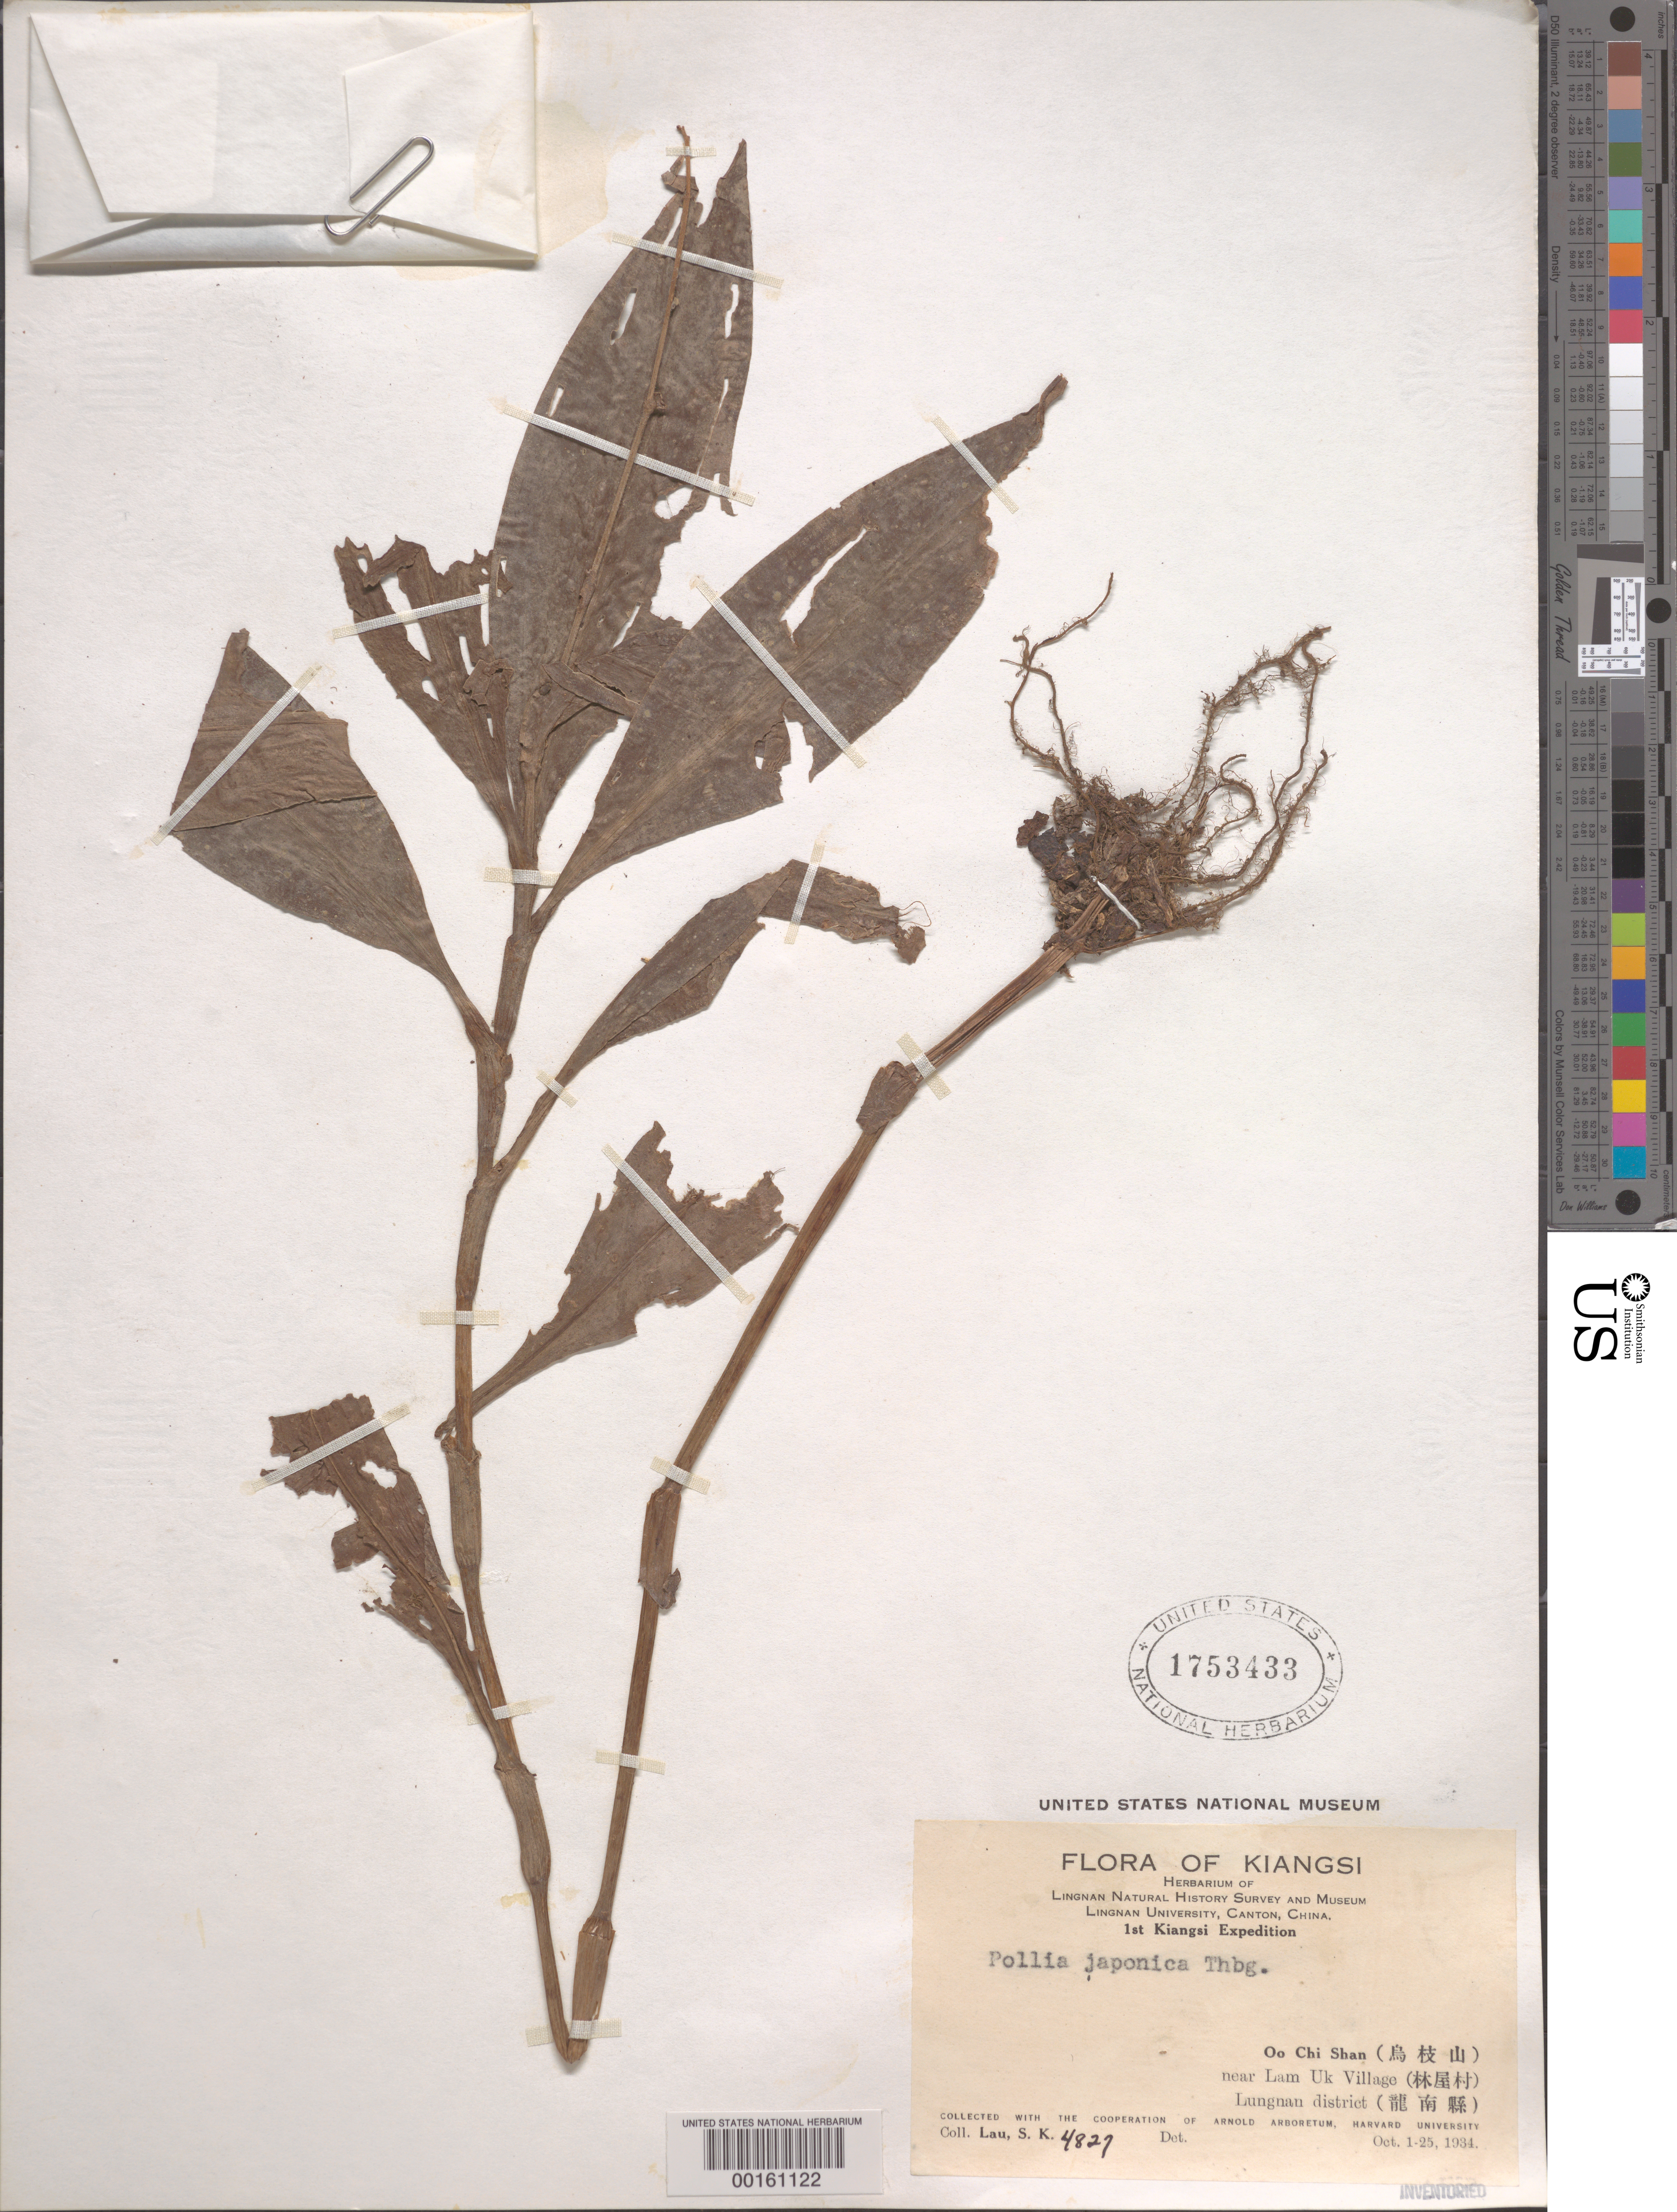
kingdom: Plantae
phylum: Tracheophyta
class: Liliopsida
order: Commelinales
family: Commelinaceae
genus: Pollia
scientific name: Pollia japonica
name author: Thunb.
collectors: S. K. Lau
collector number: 4827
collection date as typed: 01 Oct 1934 to 25 Oct 1934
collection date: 1934-10-01/1934-10-25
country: China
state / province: Jiangxi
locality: Oo chi san near lam uk village, lungnan district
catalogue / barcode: US 1753433